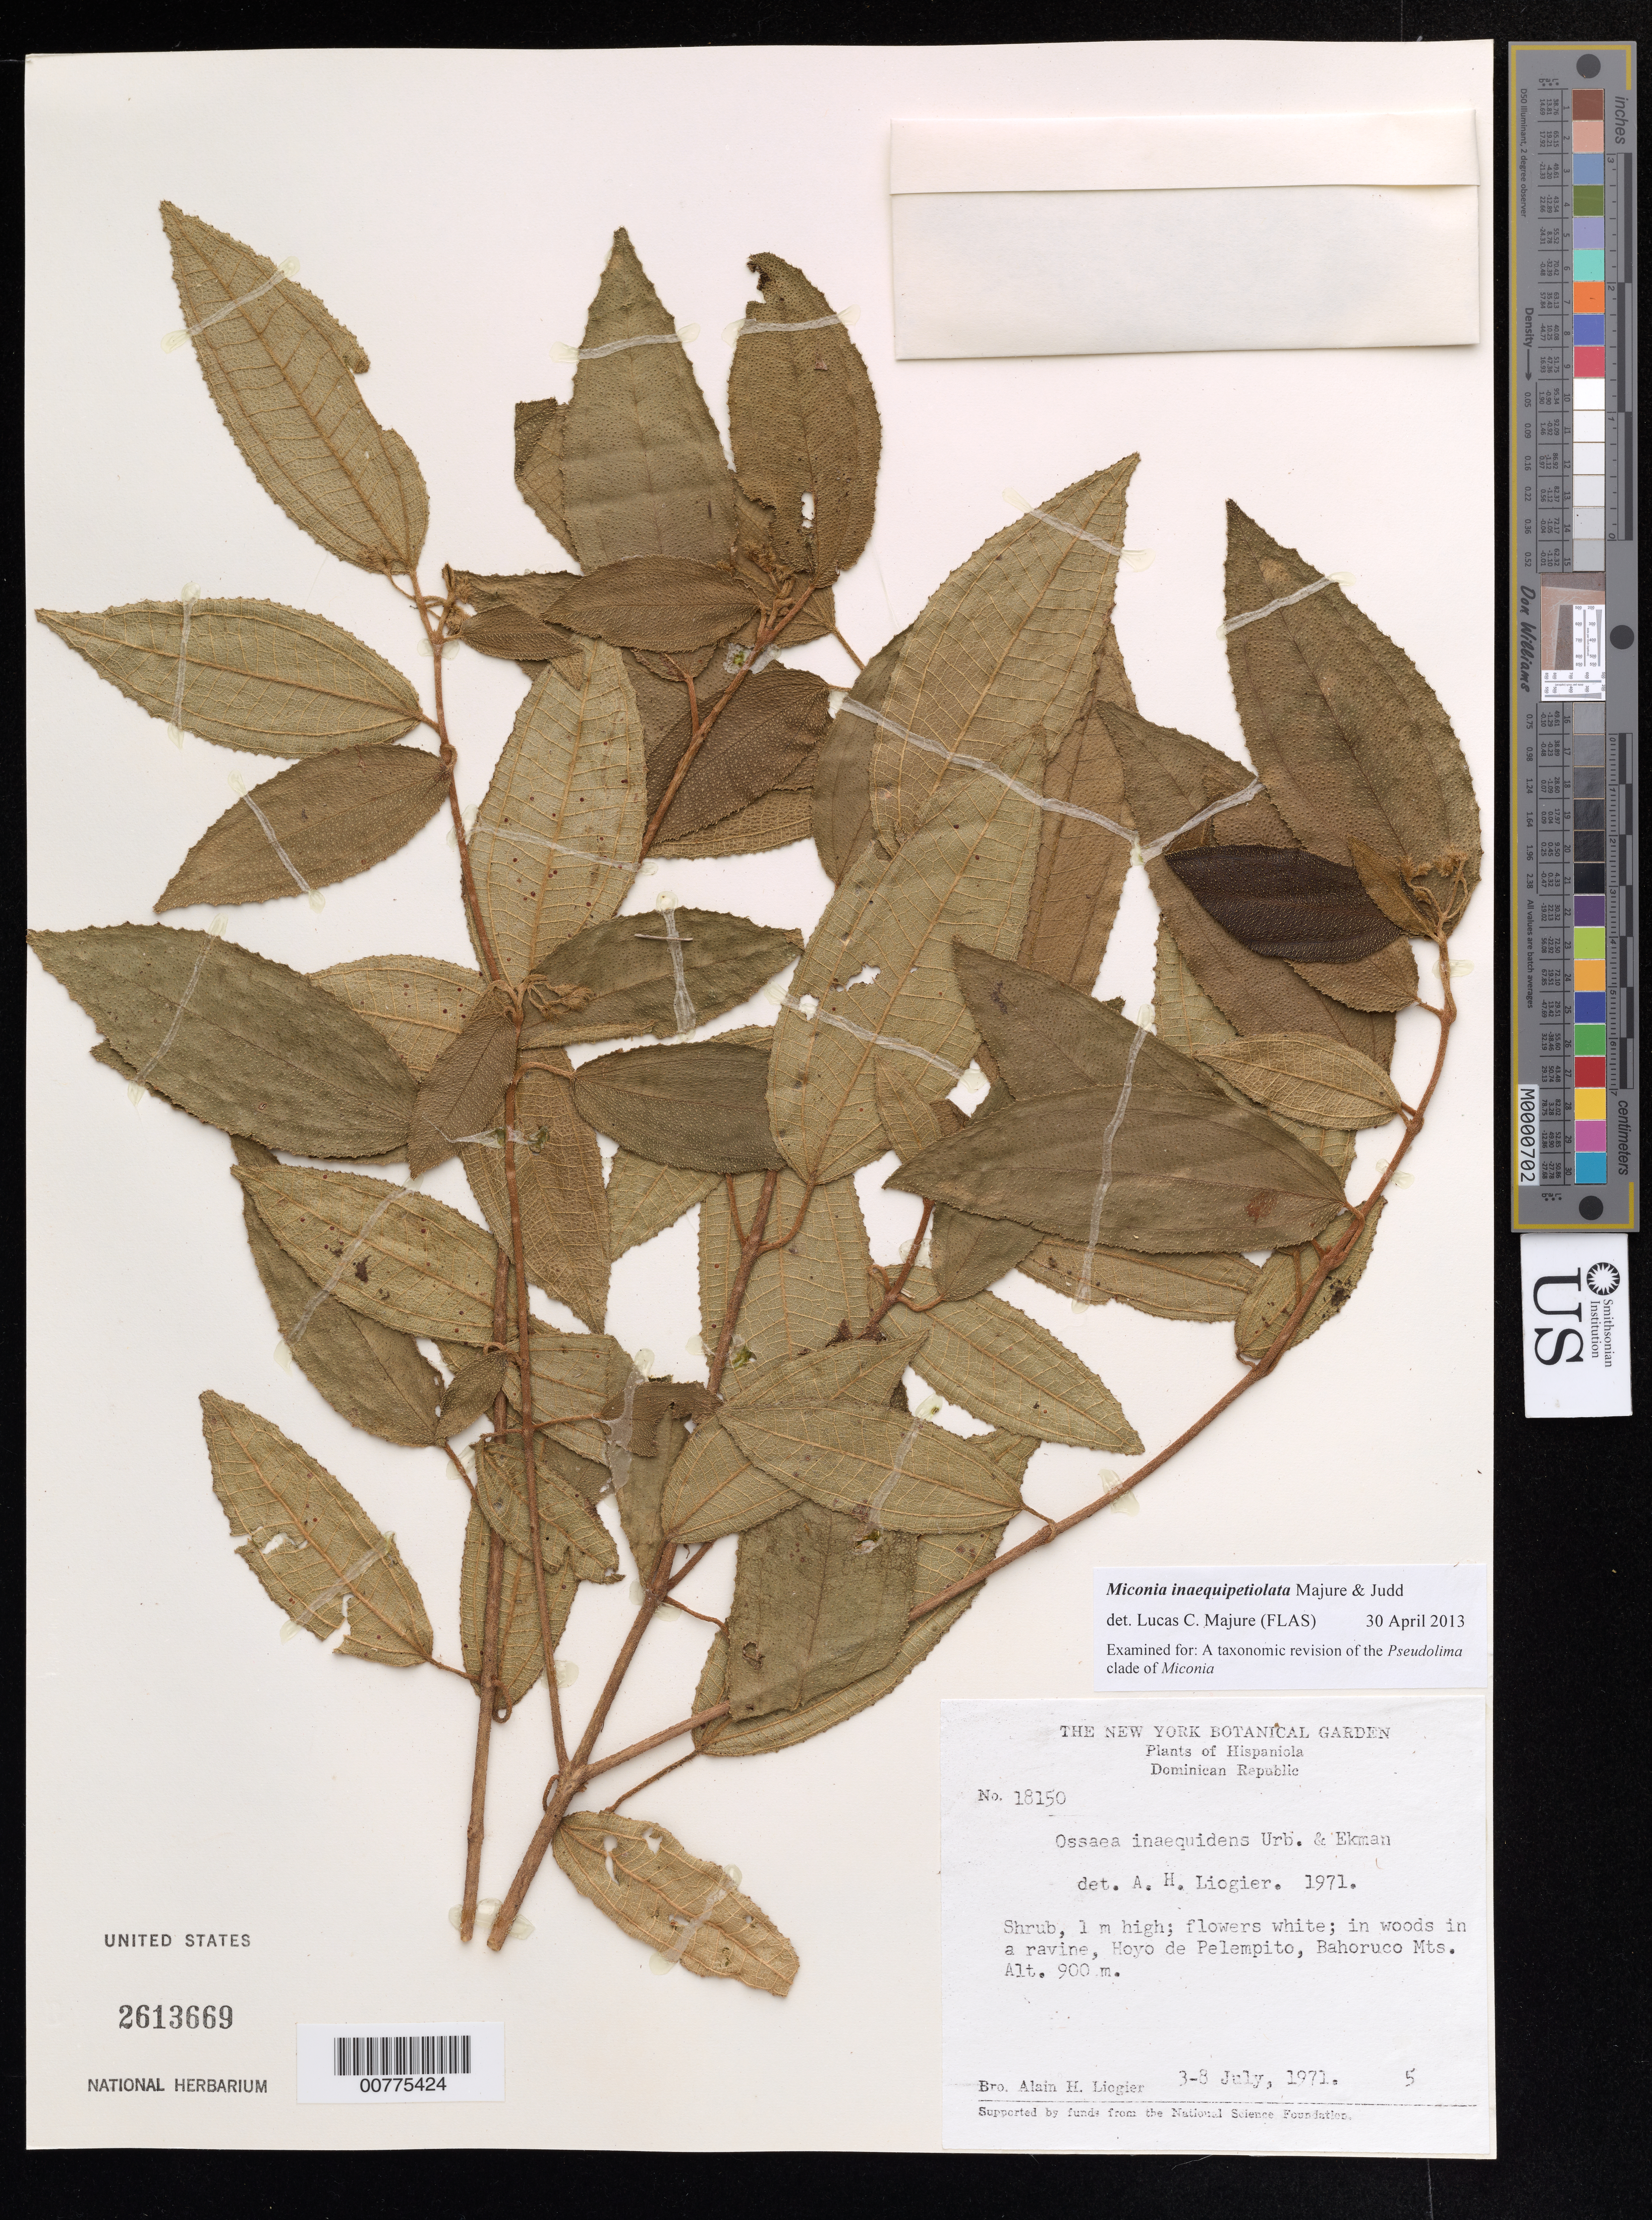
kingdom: Plantae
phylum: Tracheophyta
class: Magnoliopsida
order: Myrtales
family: Melastomataceae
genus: Miconia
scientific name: Miconia inaequipetiolata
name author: Judd & Majure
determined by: Majure, Lucas C., (FLAS), University of Florida (UNITED STATES)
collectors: A. H. Liogier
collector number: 18150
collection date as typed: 03 Jul 1971 to 08 Jul 1971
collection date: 1971-07-03/1971-07-08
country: Dominican Republic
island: Hispaniola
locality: Bahoruco Mts., Hoyo de Pelempito.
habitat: In woods in a ravine.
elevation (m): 900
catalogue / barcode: US 2613669